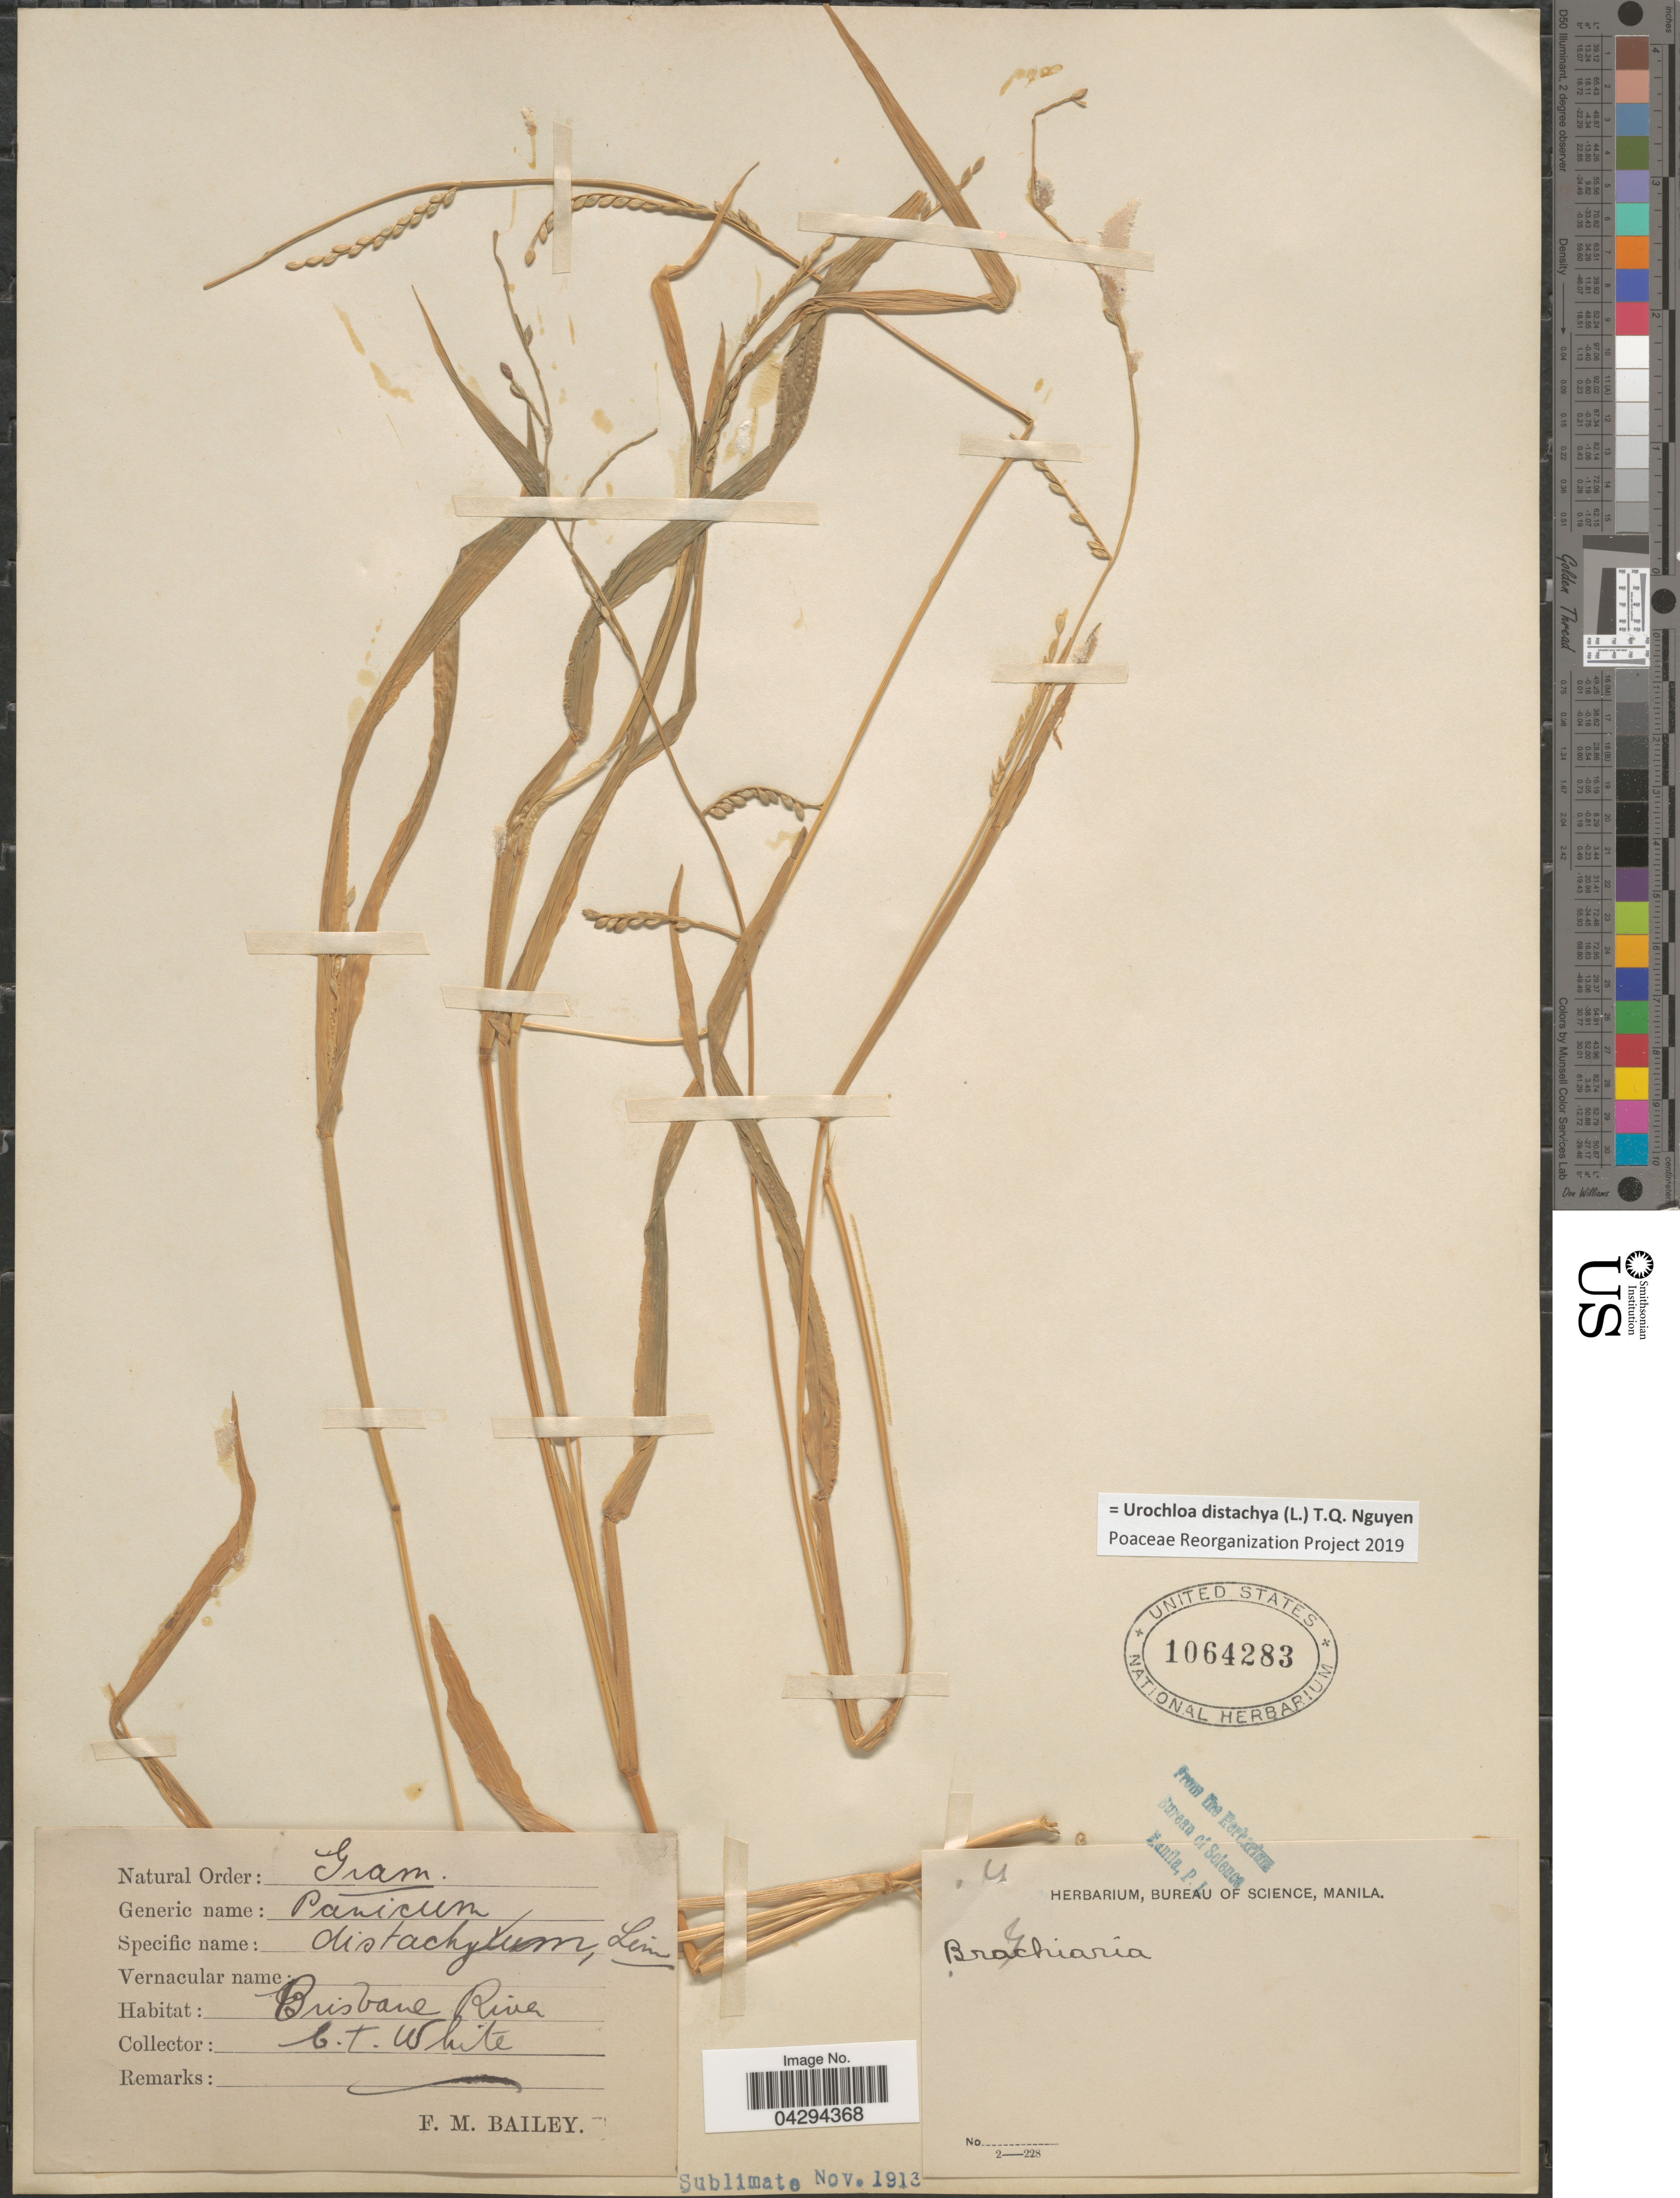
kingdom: Plantae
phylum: Tracheophyta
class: Liliopsida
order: Poales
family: Poaceae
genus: Urochloa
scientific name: Urochloa distachya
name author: (L.) T.Q. Nguyen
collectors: C. T. White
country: Australia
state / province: Queensland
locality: Brisbane River.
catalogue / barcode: US 1064283